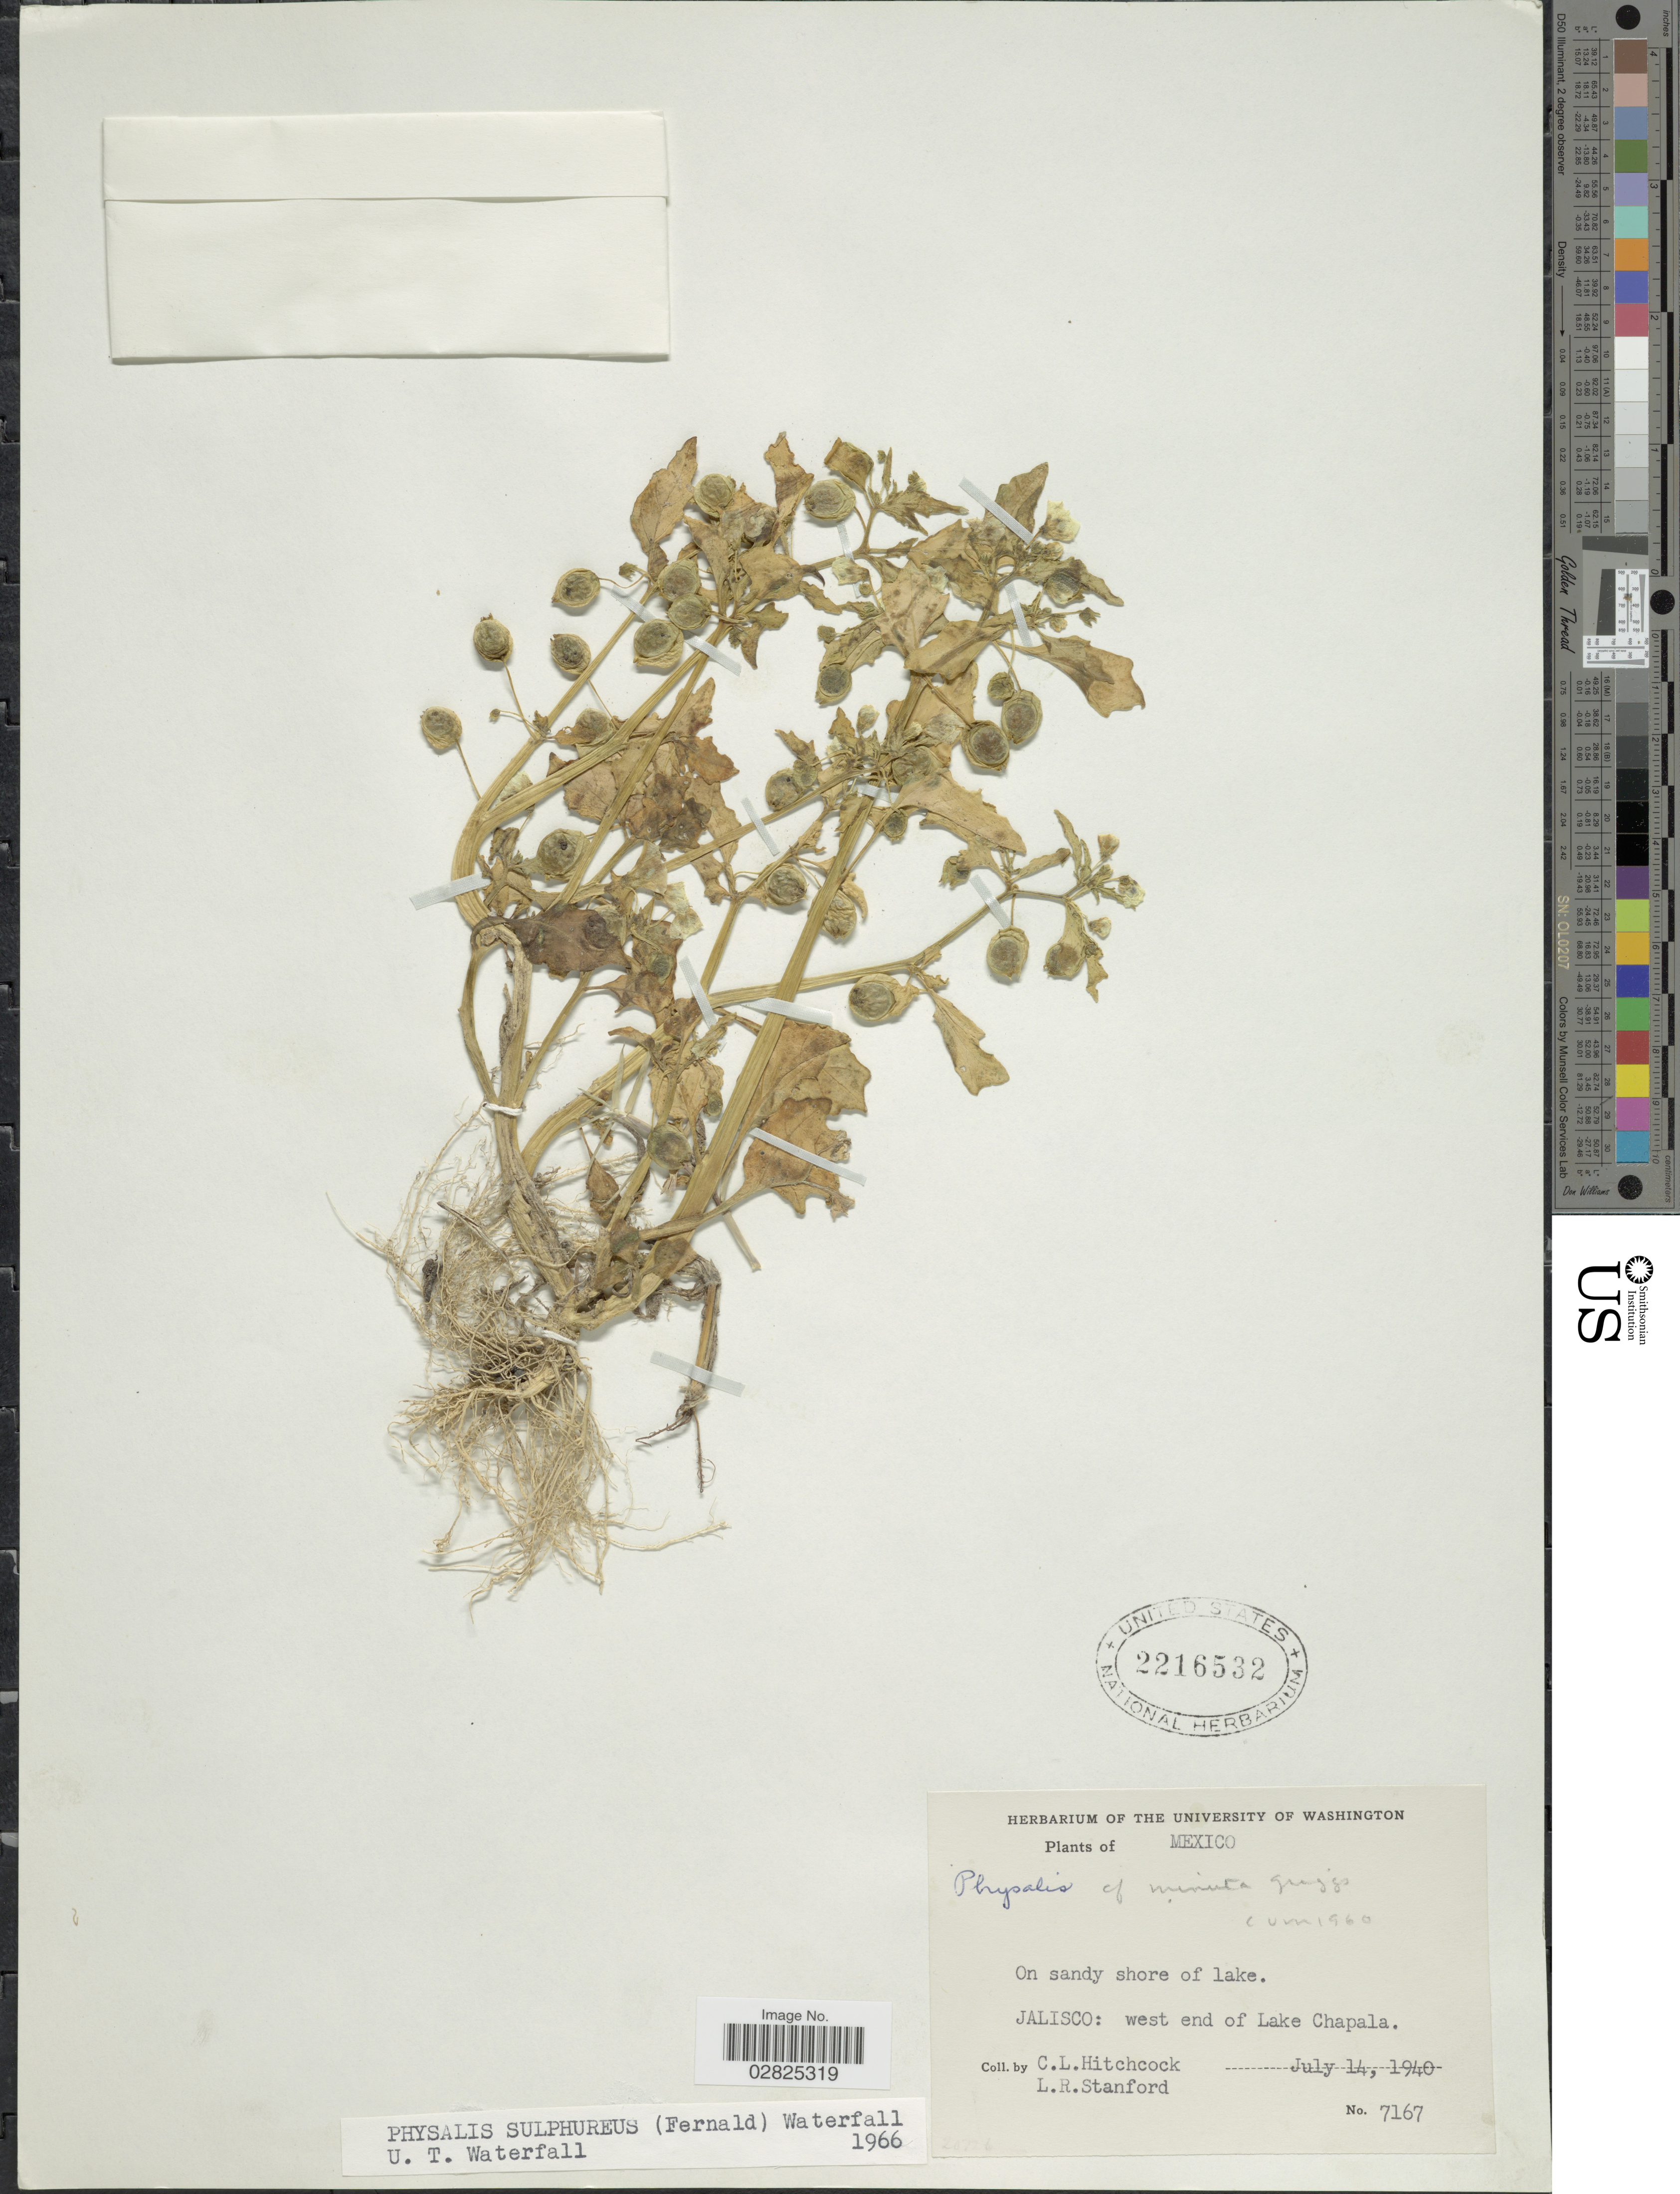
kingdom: Plantae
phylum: Tracheophyta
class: Magnoliopsida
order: Solanales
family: Solanaceae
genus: Physalis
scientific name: Physalis sulphurea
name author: (Fernald) Waterf.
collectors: C. L. Hitchcock & L. R. Stanford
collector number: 7167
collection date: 1940-07-14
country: Mexico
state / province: Jalisco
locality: West end of Lake Chapala.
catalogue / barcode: US 2216532